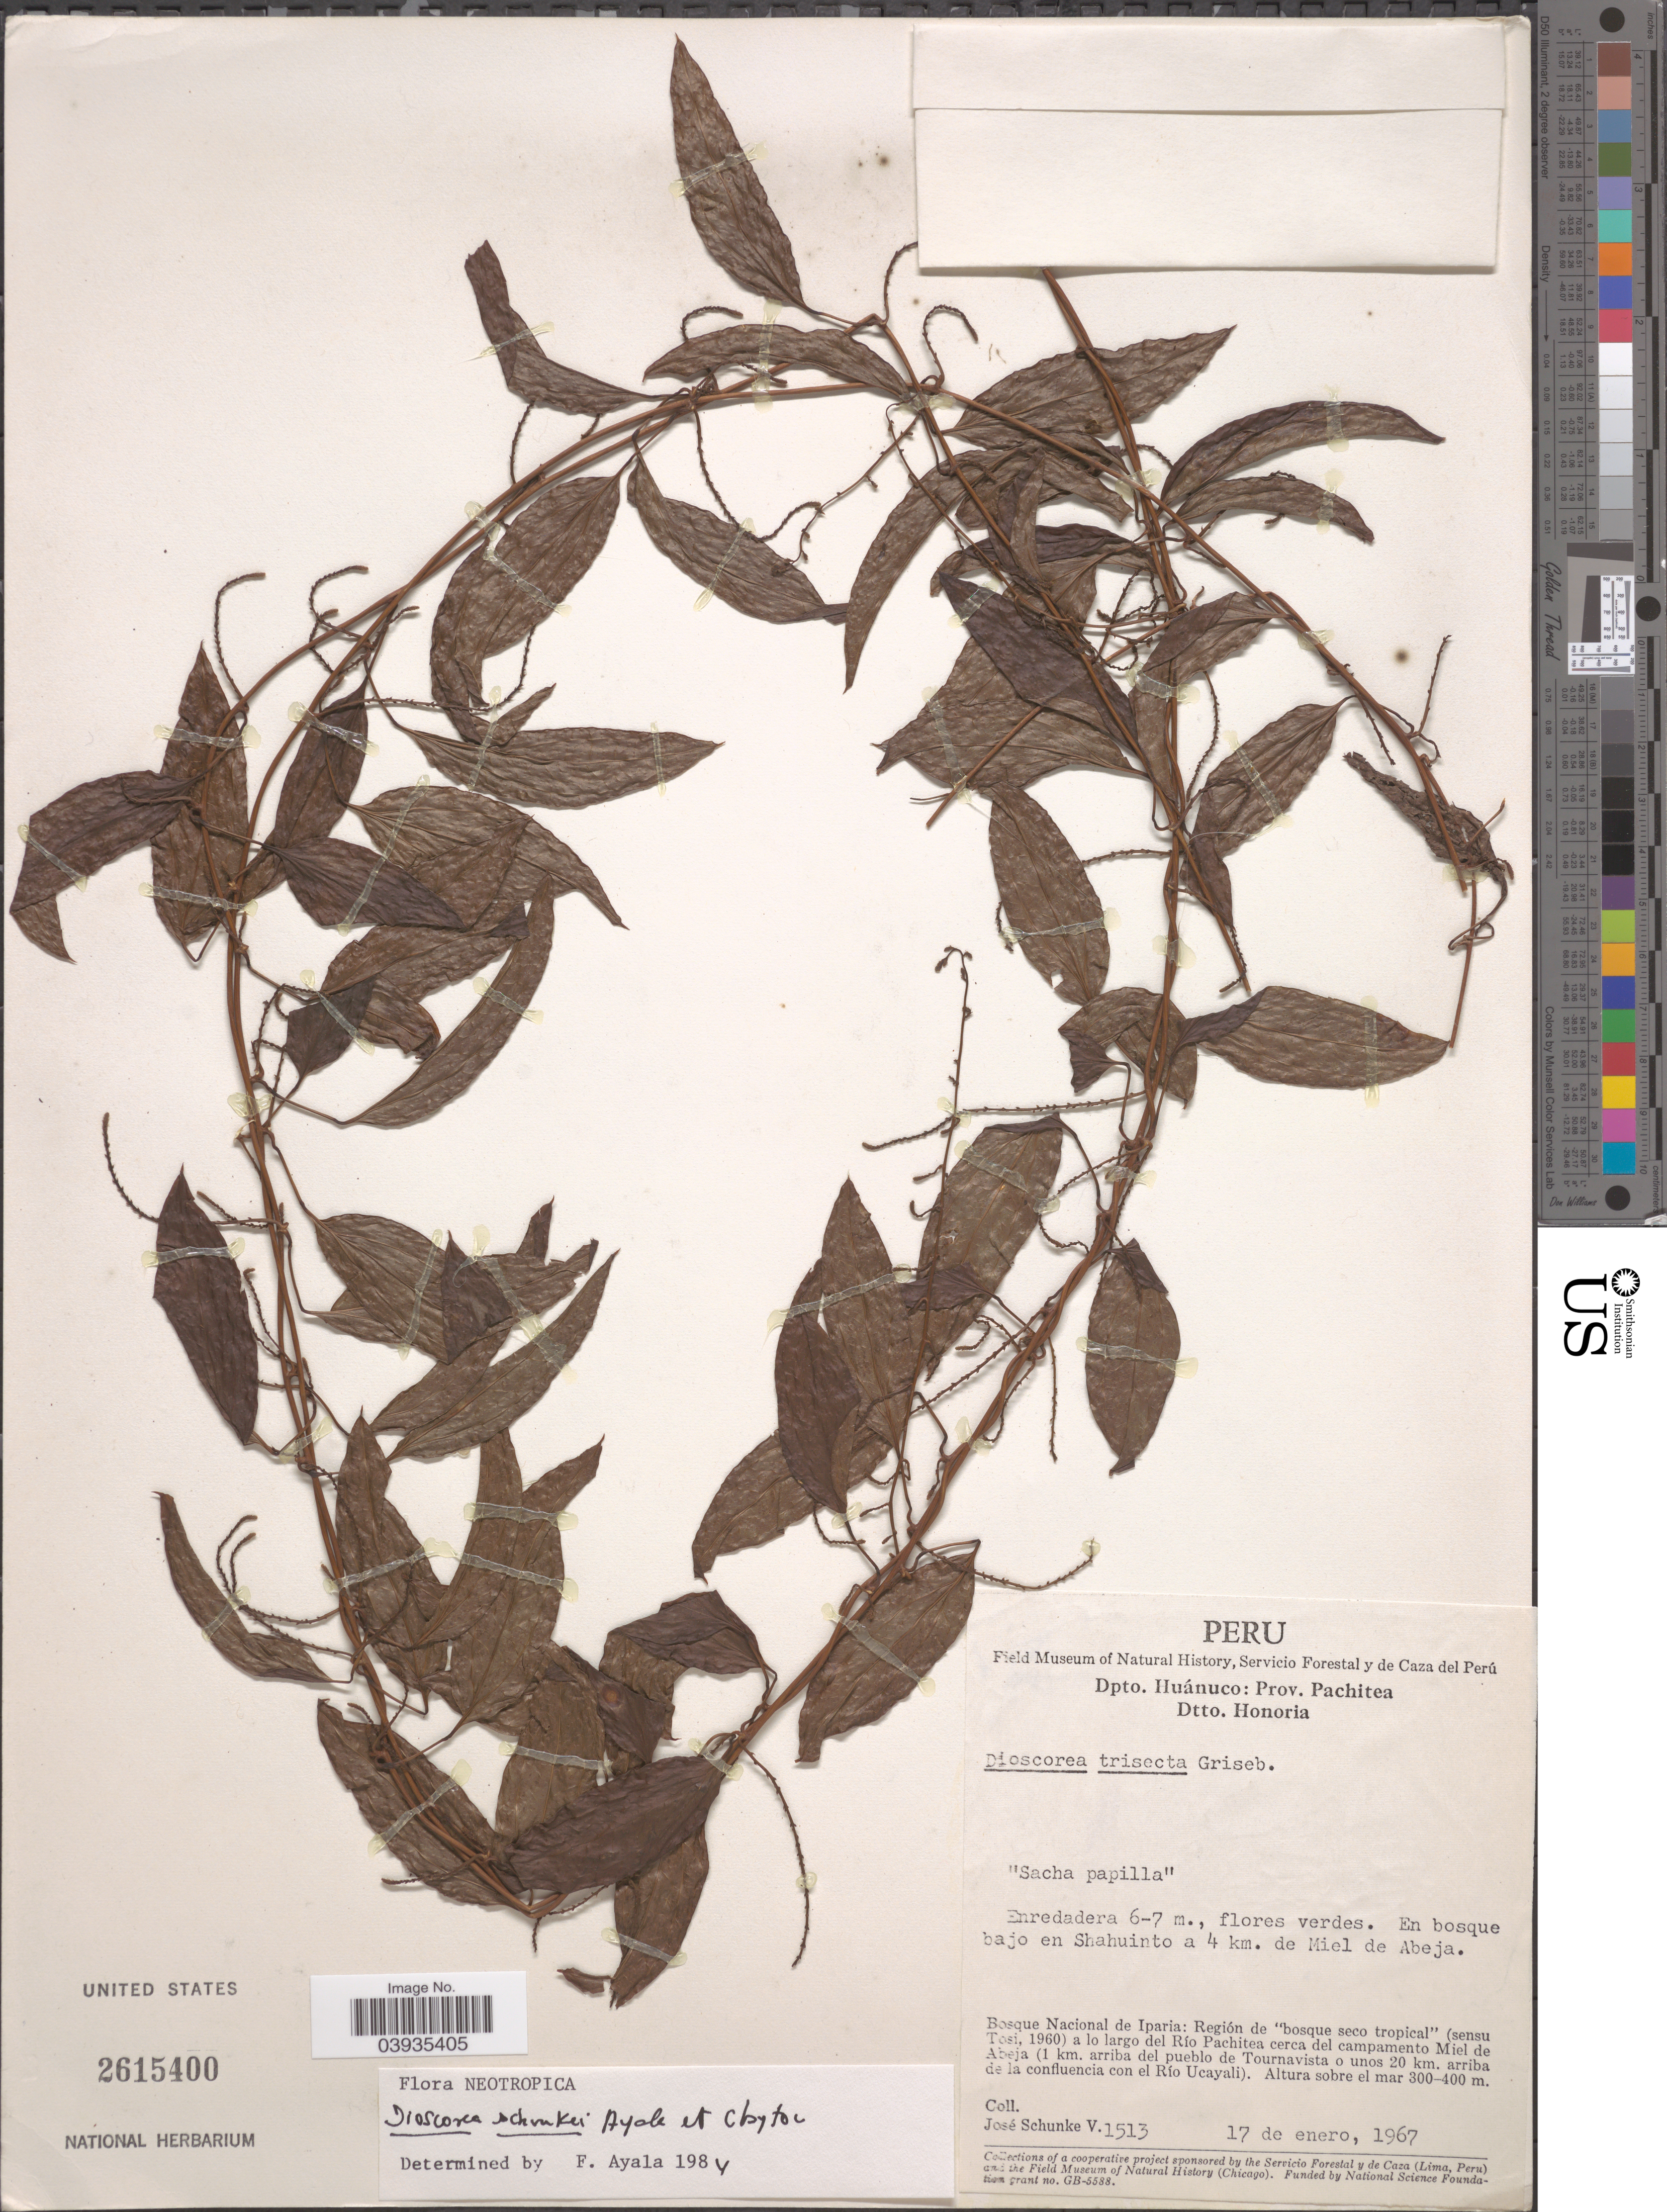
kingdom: Plantae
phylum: Tracheophyta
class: Liliopsida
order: Dioscoreales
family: Dioscoreaceae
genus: Dioscorea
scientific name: Dioscorea schunkei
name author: Ayala & T. Clayton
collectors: J. Schunke Vigo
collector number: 1513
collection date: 1967-01-17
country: Peru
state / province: Huánuco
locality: Dpto. Huánuco: Prov. Pachitea. Dtto. Honoria. En bosque bajo en Shahuinto a 4 km. de Miel de Abeja. Bosque Nacional de Iparia: Región de "bosque seco tropical" (sensu Tosi, 1960) a lo largo del Río Pachitea cerca del campamento Miel de Abeja (1 km. arriba del pueblo de Tournavista o unos 20 km. arriba de la confluencia con el Río Ucayali)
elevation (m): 300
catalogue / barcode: US 2615400